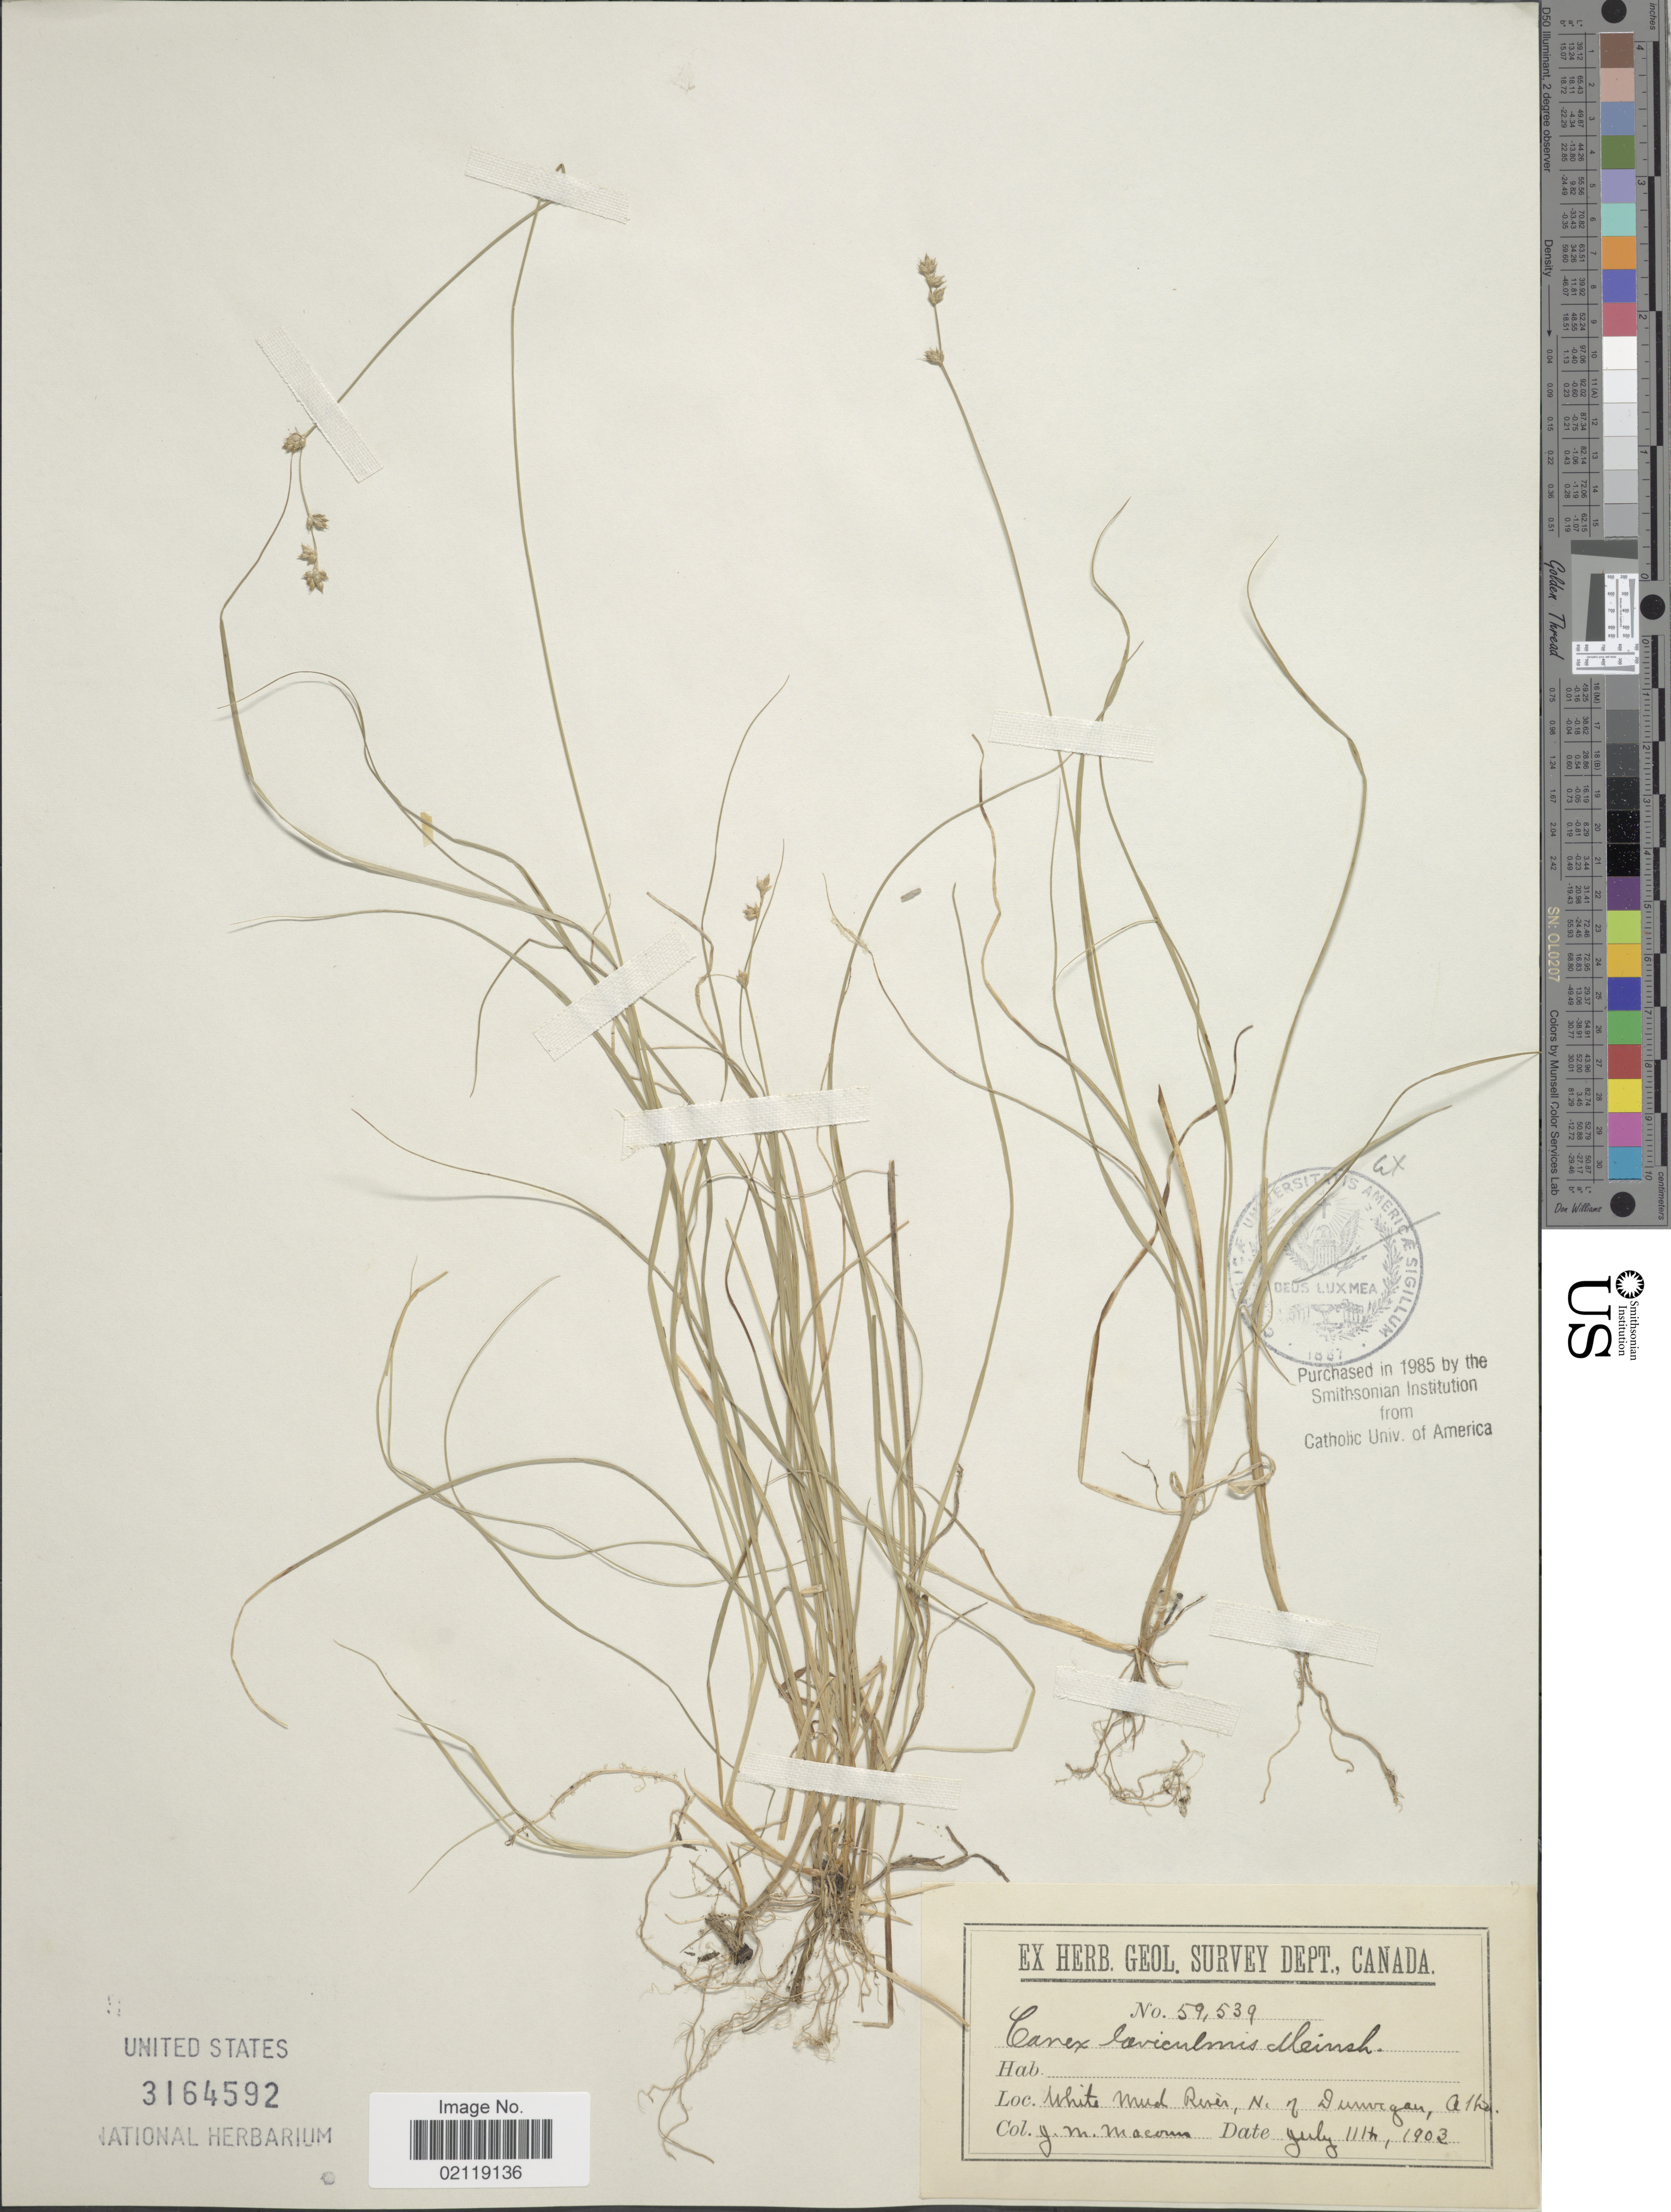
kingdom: Plantae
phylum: Tracheophyta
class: Liliopsida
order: Poales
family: Cyperaceae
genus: Carex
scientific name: Carex laeviculmis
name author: Meinsh.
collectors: J. M. Macoun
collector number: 59539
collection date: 1903-07-11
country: Canada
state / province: Alberta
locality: White Mud River, N. of Dunvegan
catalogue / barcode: US 3164592